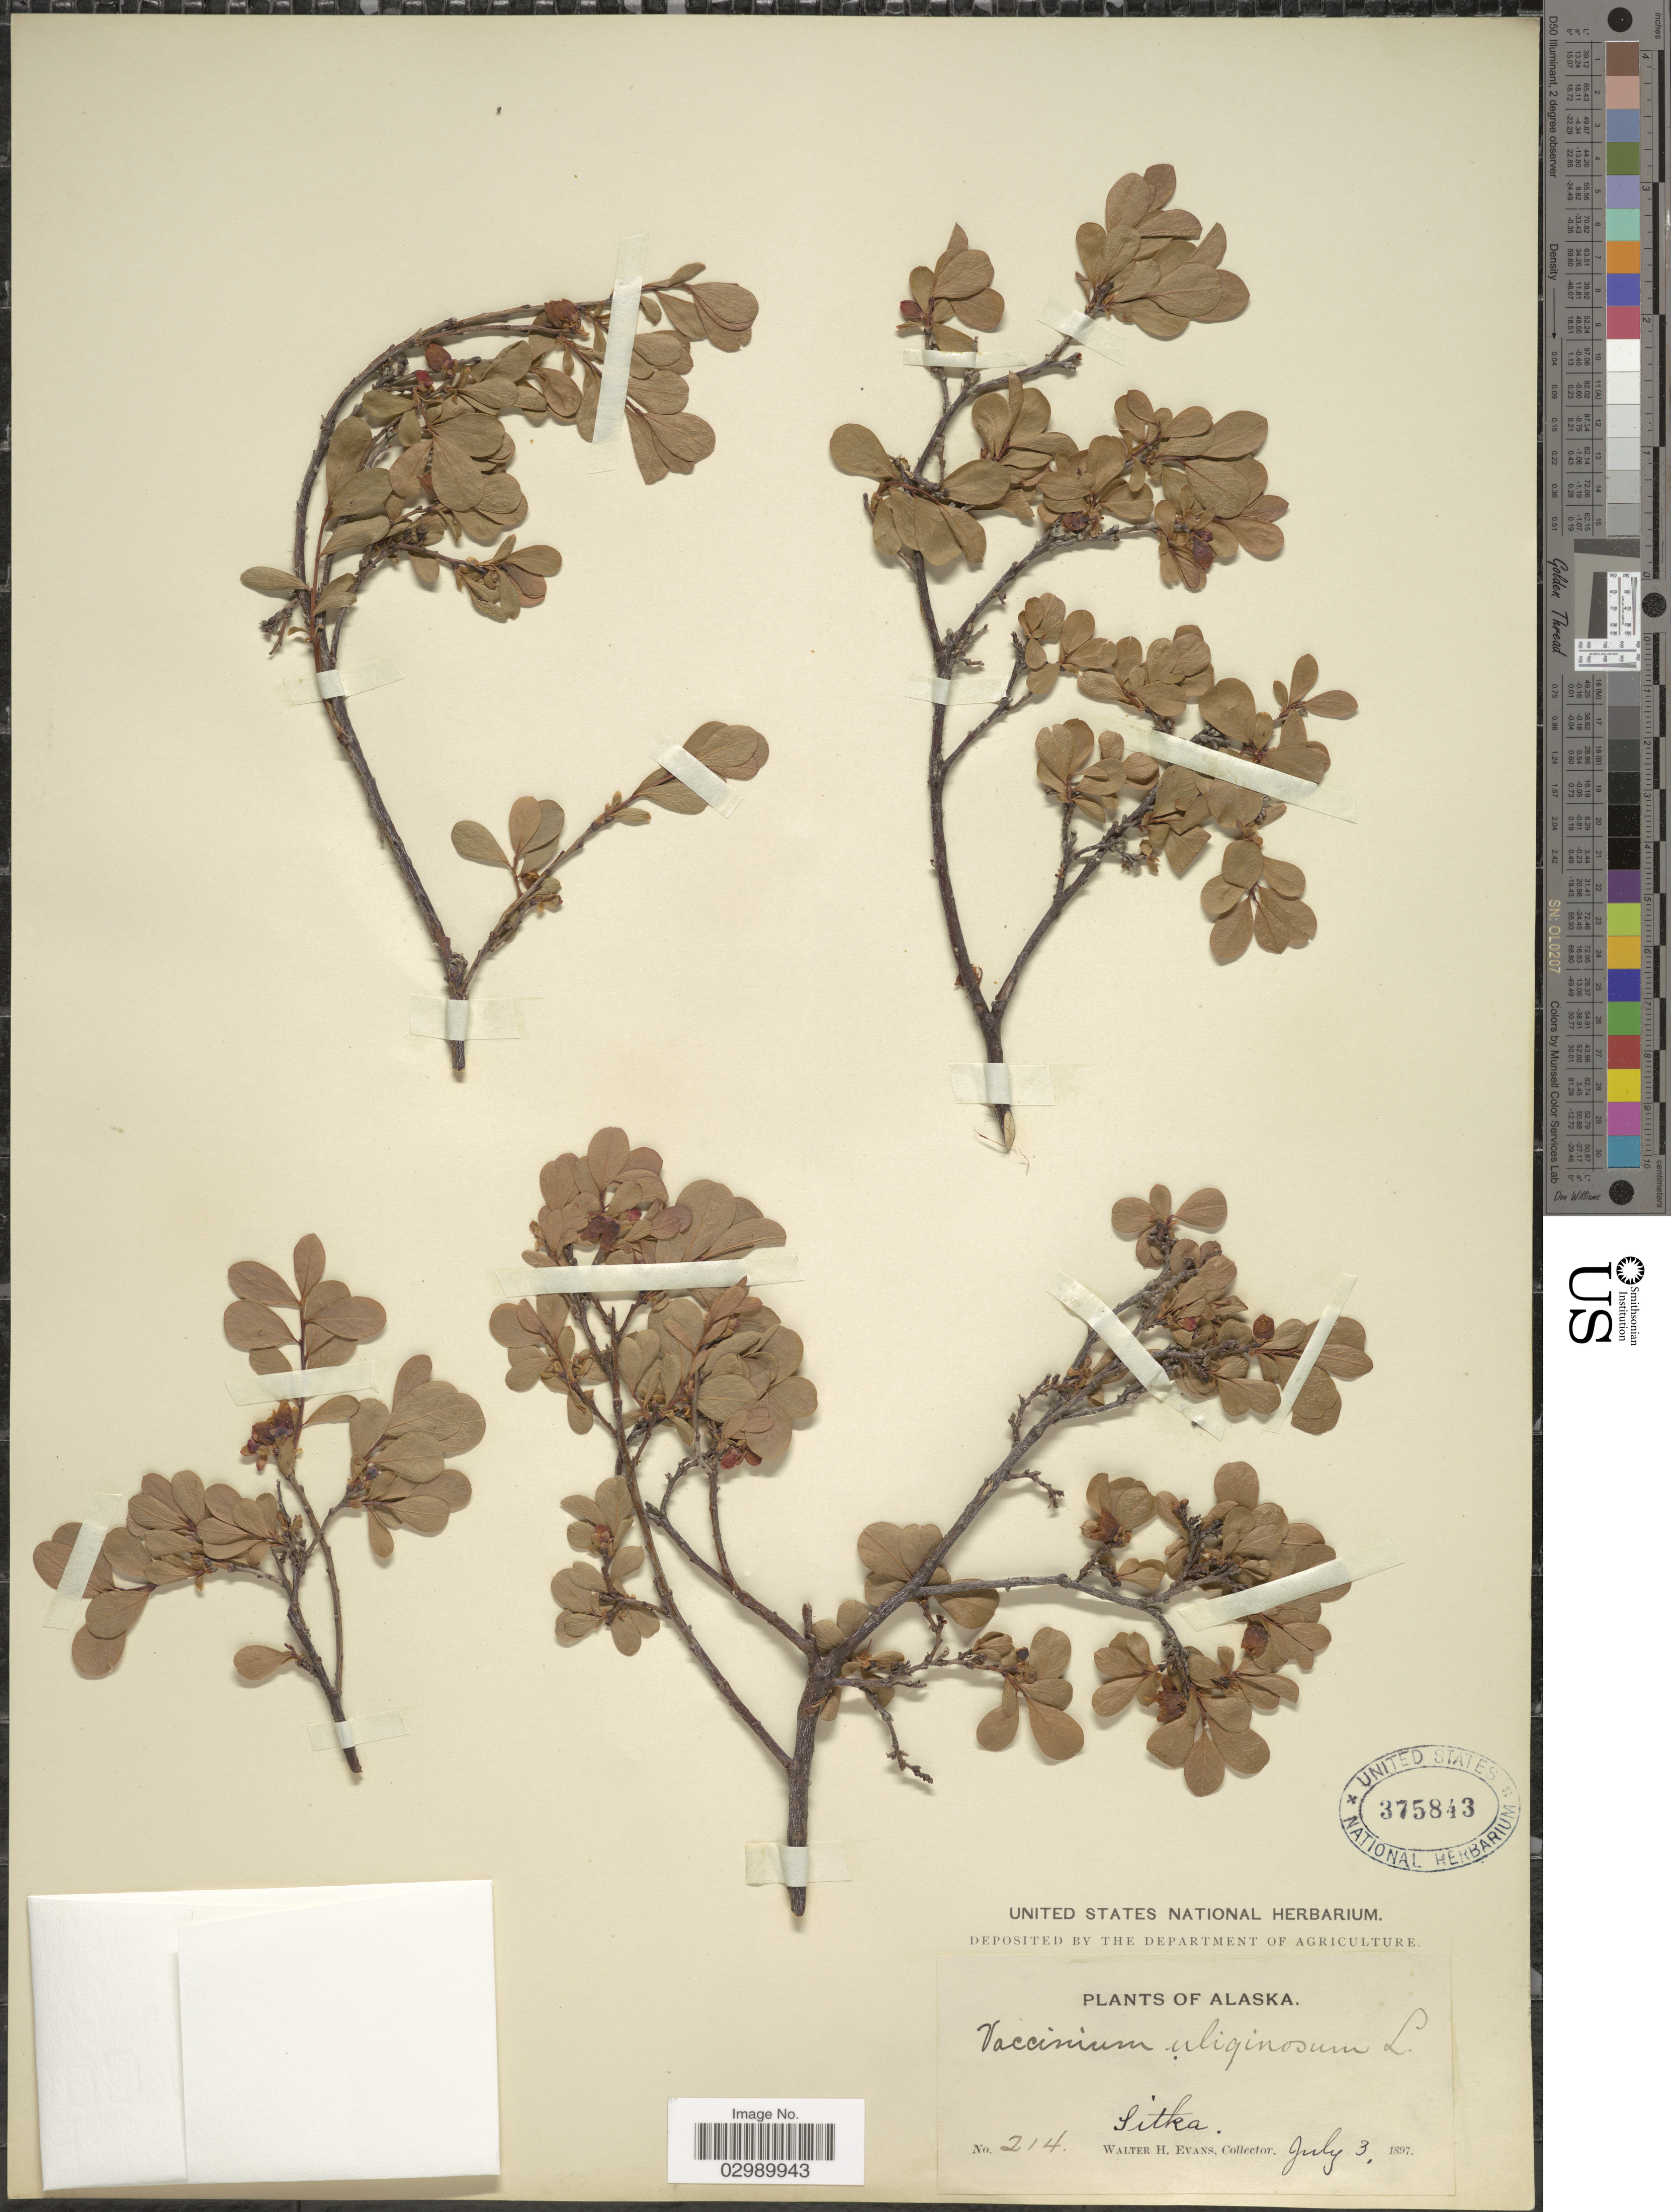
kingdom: Plantae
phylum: Tracheophyta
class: Magnoliopsida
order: Ericales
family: Ericaceae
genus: Vaccinium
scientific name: Vaccinium uliginosum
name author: L.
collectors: W. H. Evans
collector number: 214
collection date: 1897-07-03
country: United States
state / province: Alaska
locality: Sitka.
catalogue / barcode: US 375843